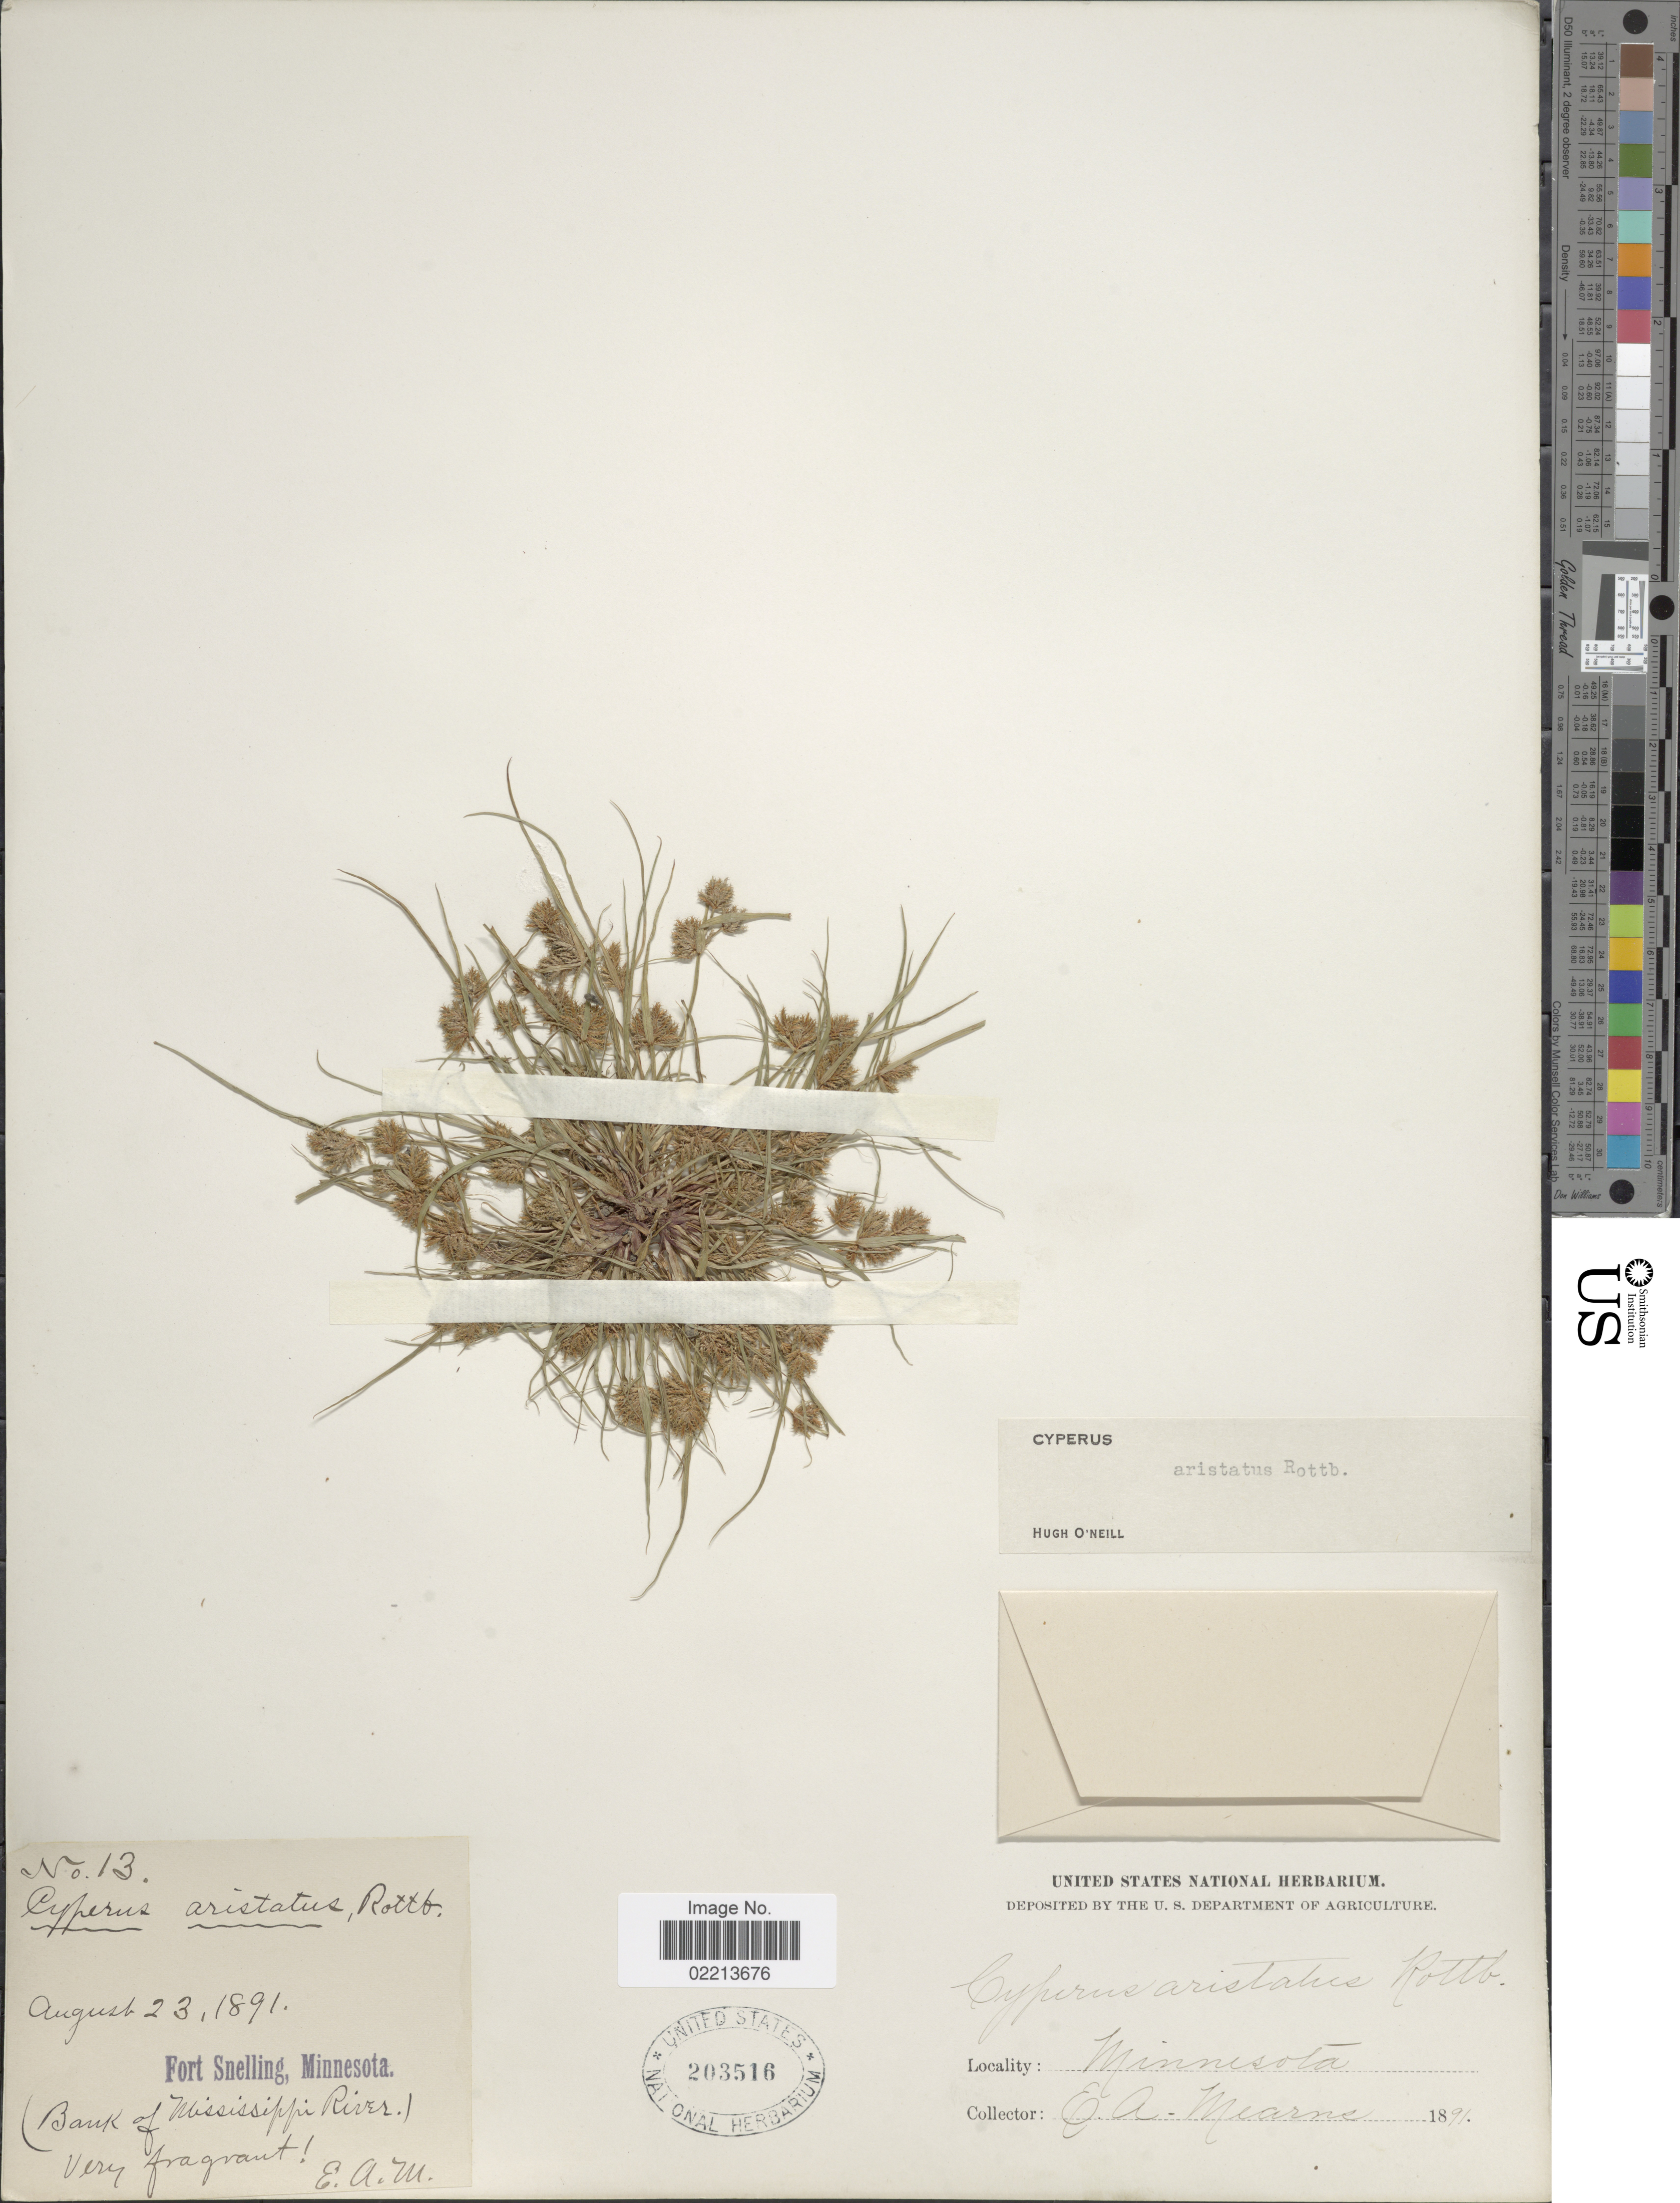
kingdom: Plantae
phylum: Tracheophyta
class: Liliopsida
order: Poales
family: Cyperaceae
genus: Cyperus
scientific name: Cyperus squarrosus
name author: L.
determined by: Strong, Mark T., (BOT), Smithsonian Institution - National Museum of Natural History (UNITED STATES)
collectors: E. A. Mearns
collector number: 13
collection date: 1891-08-23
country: United States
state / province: Minnesota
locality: (bank of Mississippi River)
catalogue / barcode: US 203516